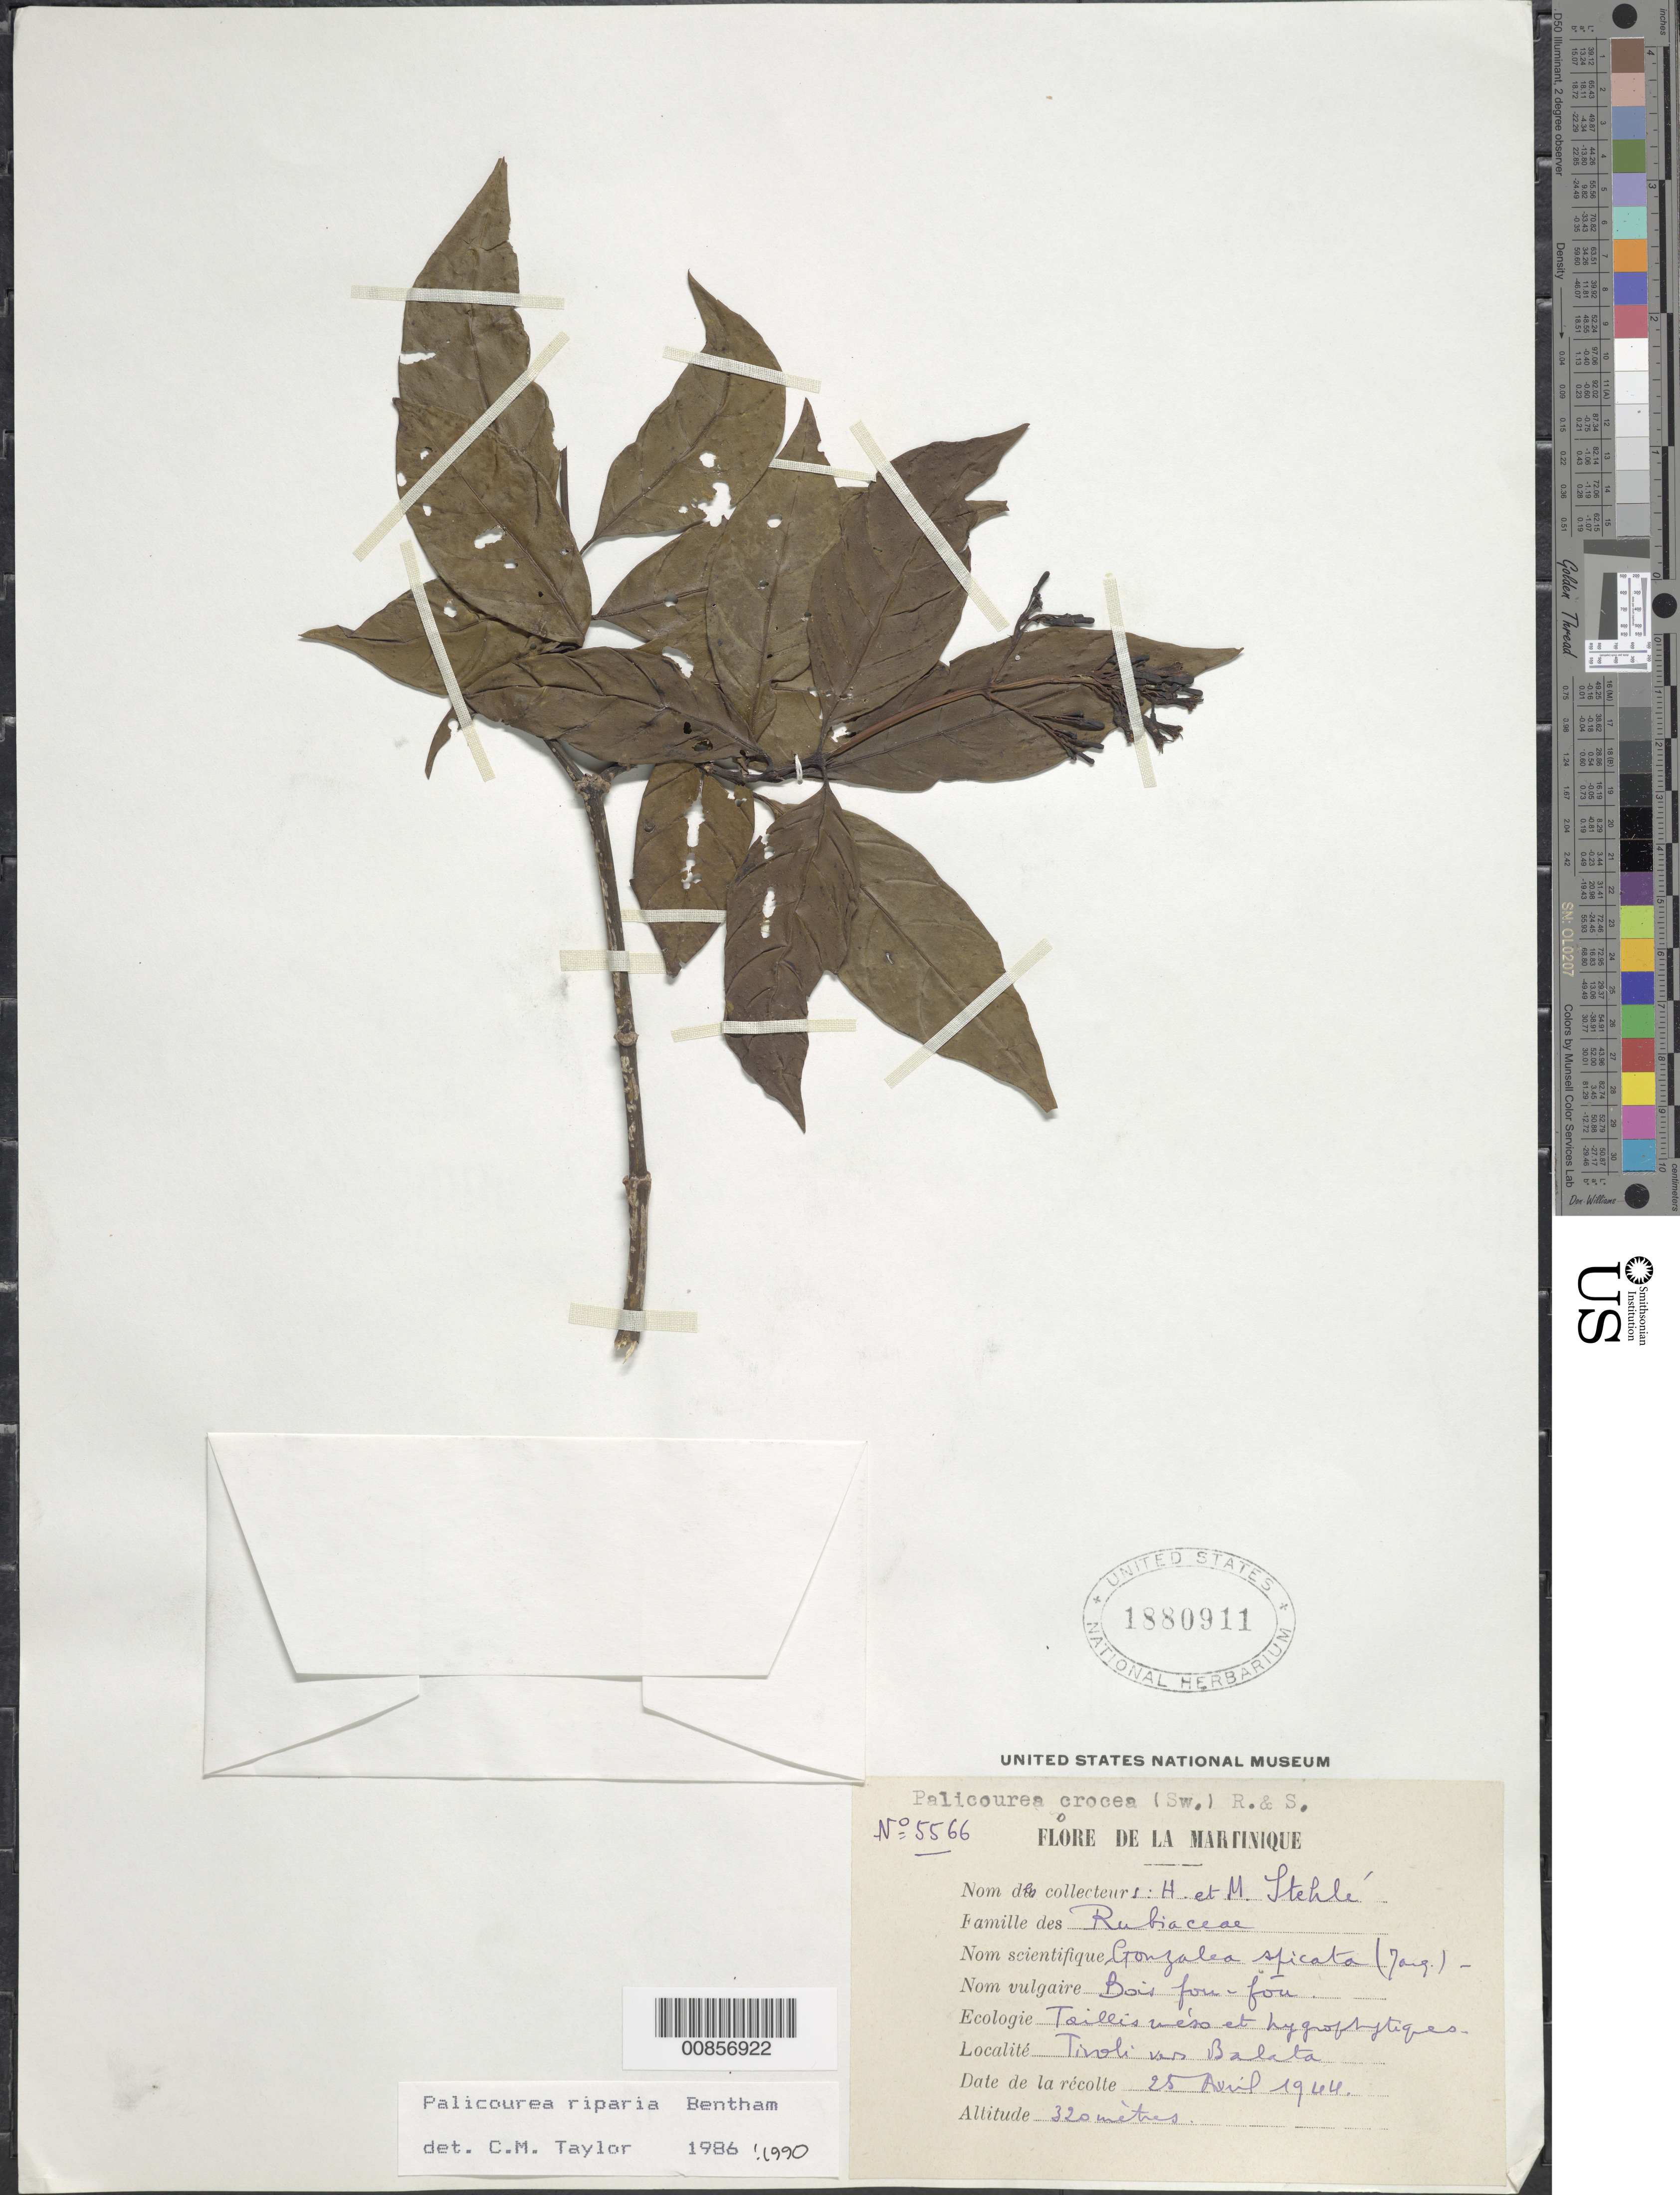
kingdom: Plantae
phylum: Tracheophyta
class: Magnoliopsida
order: Gentianales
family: Rubiaceae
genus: Palicourea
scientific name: Palicourea croceoides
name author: Desv. ex Ham.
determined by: Taylor, Charlotte M.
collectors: H. Stehlé & M. Stehlé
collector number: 5566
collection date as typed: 25 Apr 1944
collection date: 1944-04-25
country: Martinique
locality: Tivoli vers Balata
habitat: Taillis méso et hygrophytiques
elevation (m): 320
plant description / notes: Common name: Bois fou-fou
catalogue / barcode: US 1880911